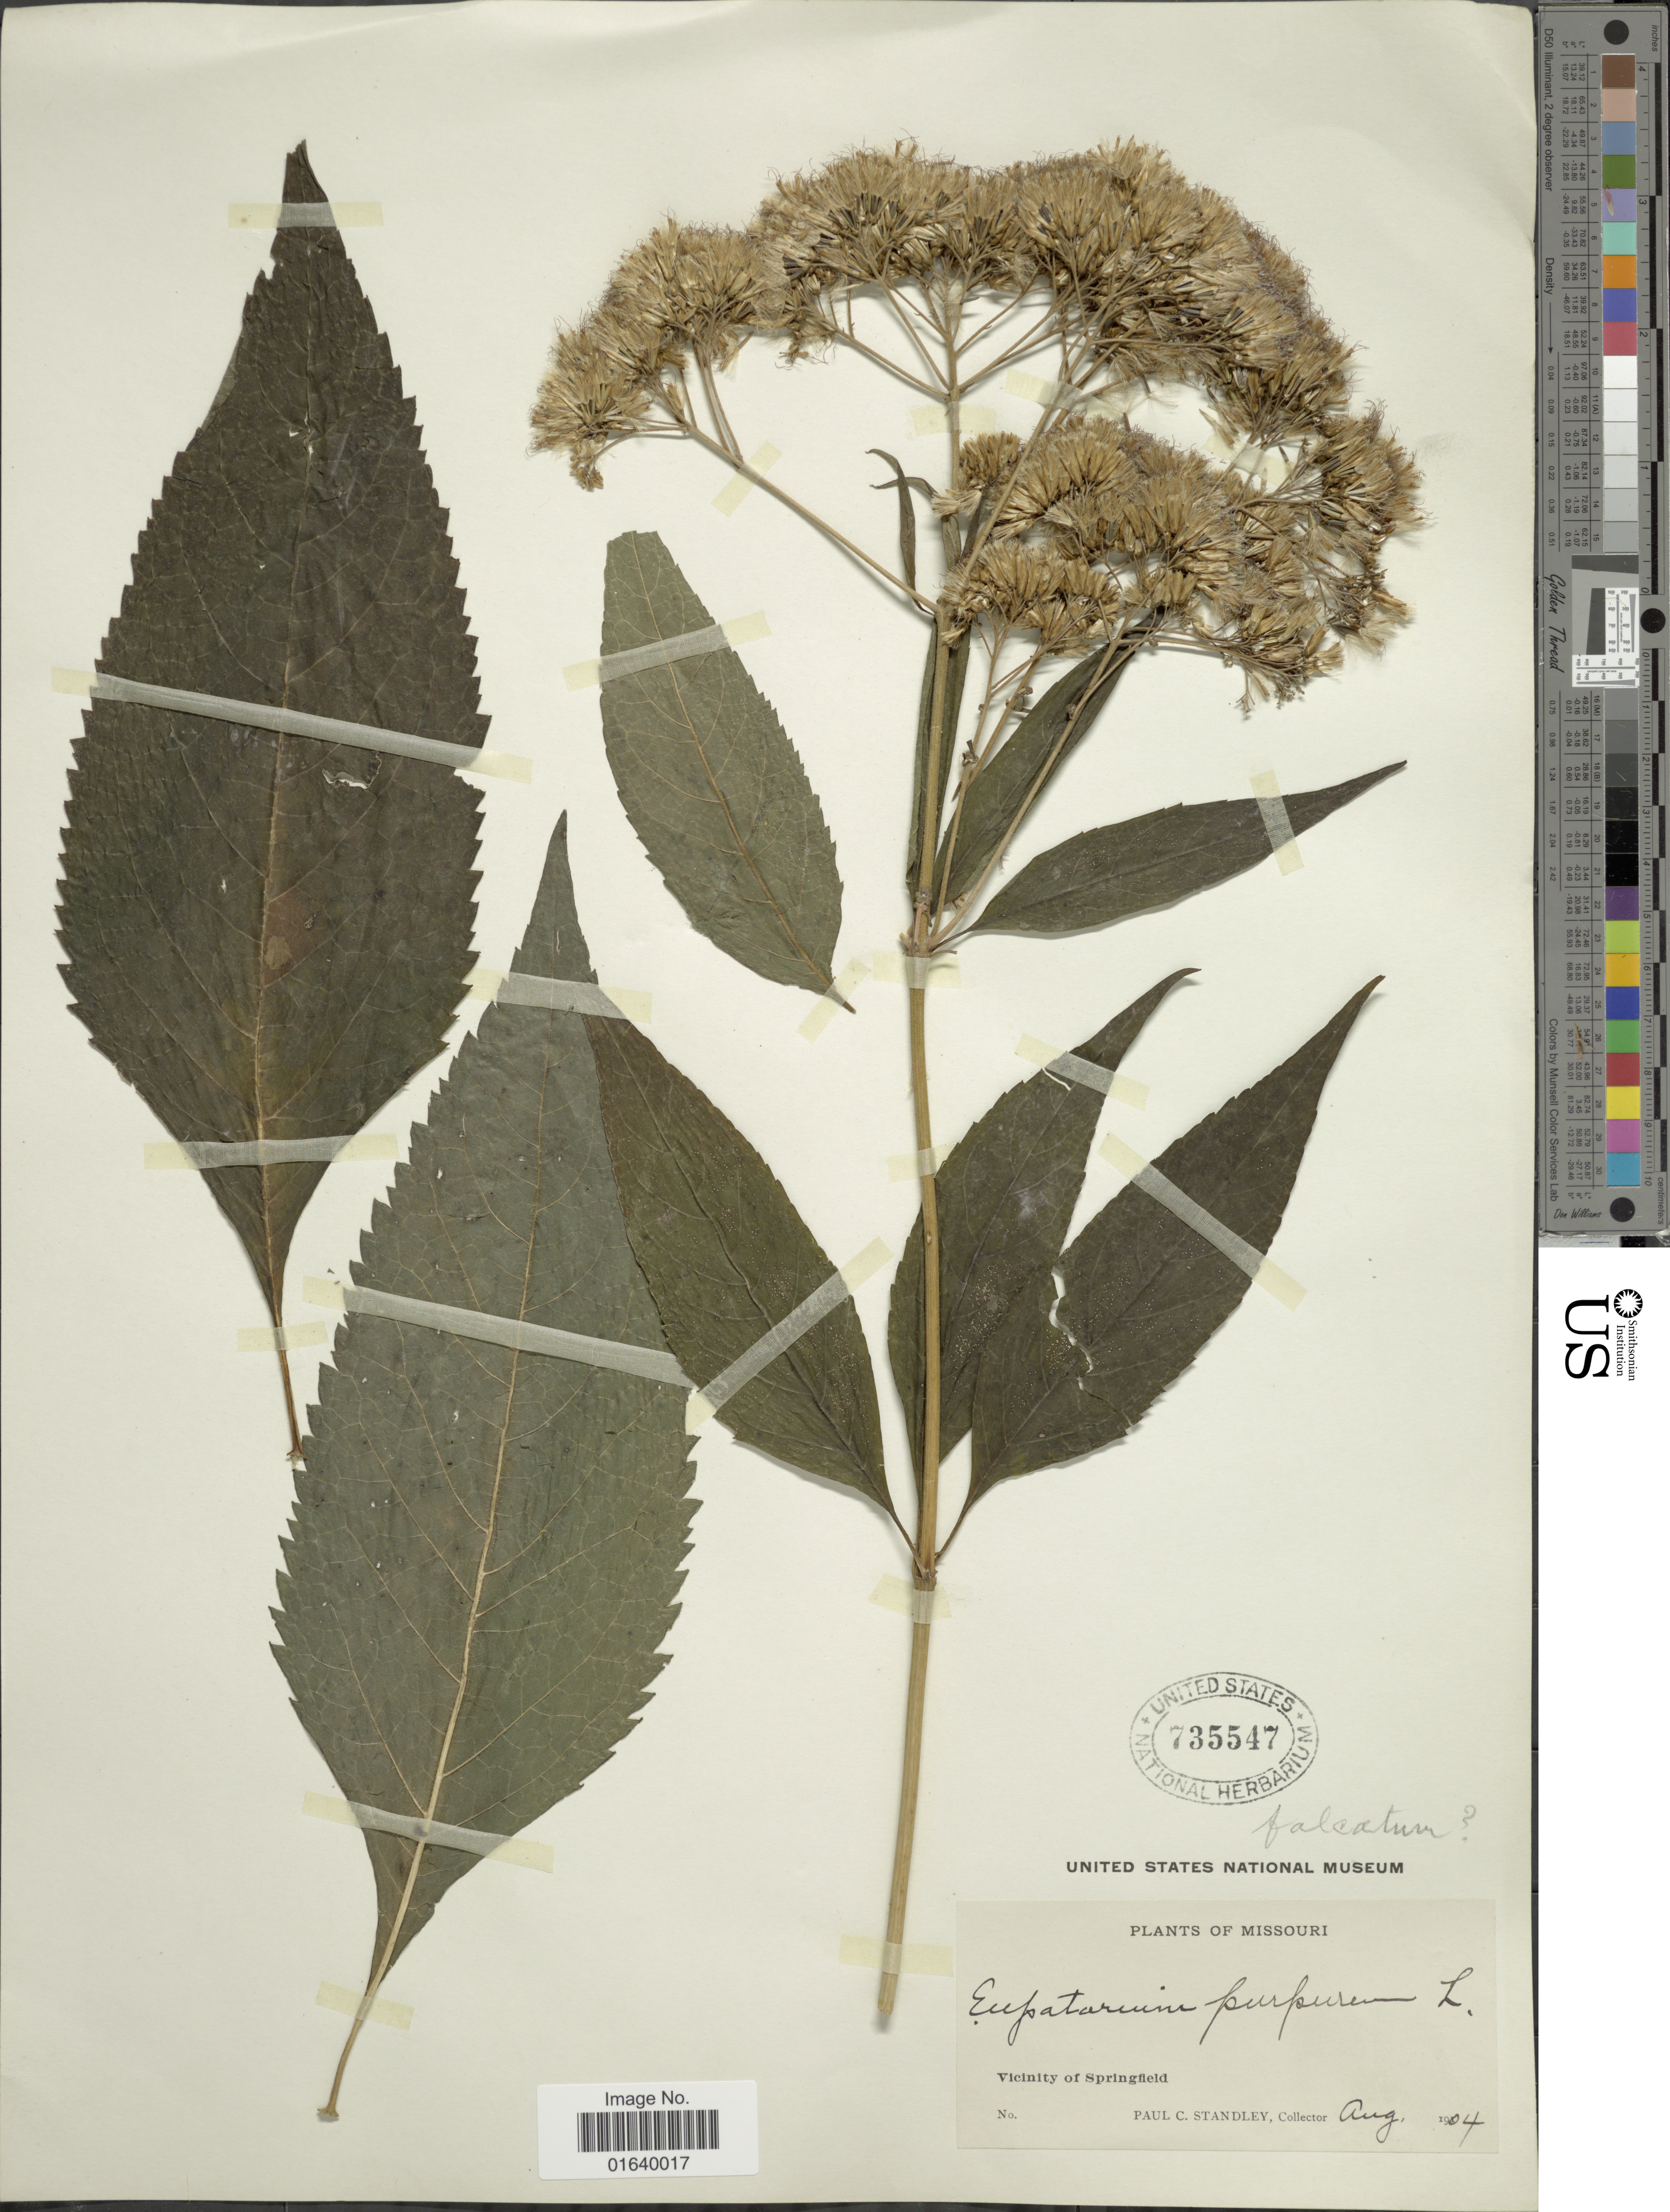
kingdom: Plantae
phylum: Tracheophyta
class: Magnoliopsida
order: Asterales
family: Asteraceae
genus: Eupatorium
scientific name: Eupatorium purpureum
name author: (L.) E.E. Lamont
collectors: P. C. Standley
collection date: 1904-08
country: United States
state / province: Missouri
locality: Missouri, vicinity of Springfield.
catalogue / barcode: US 735547